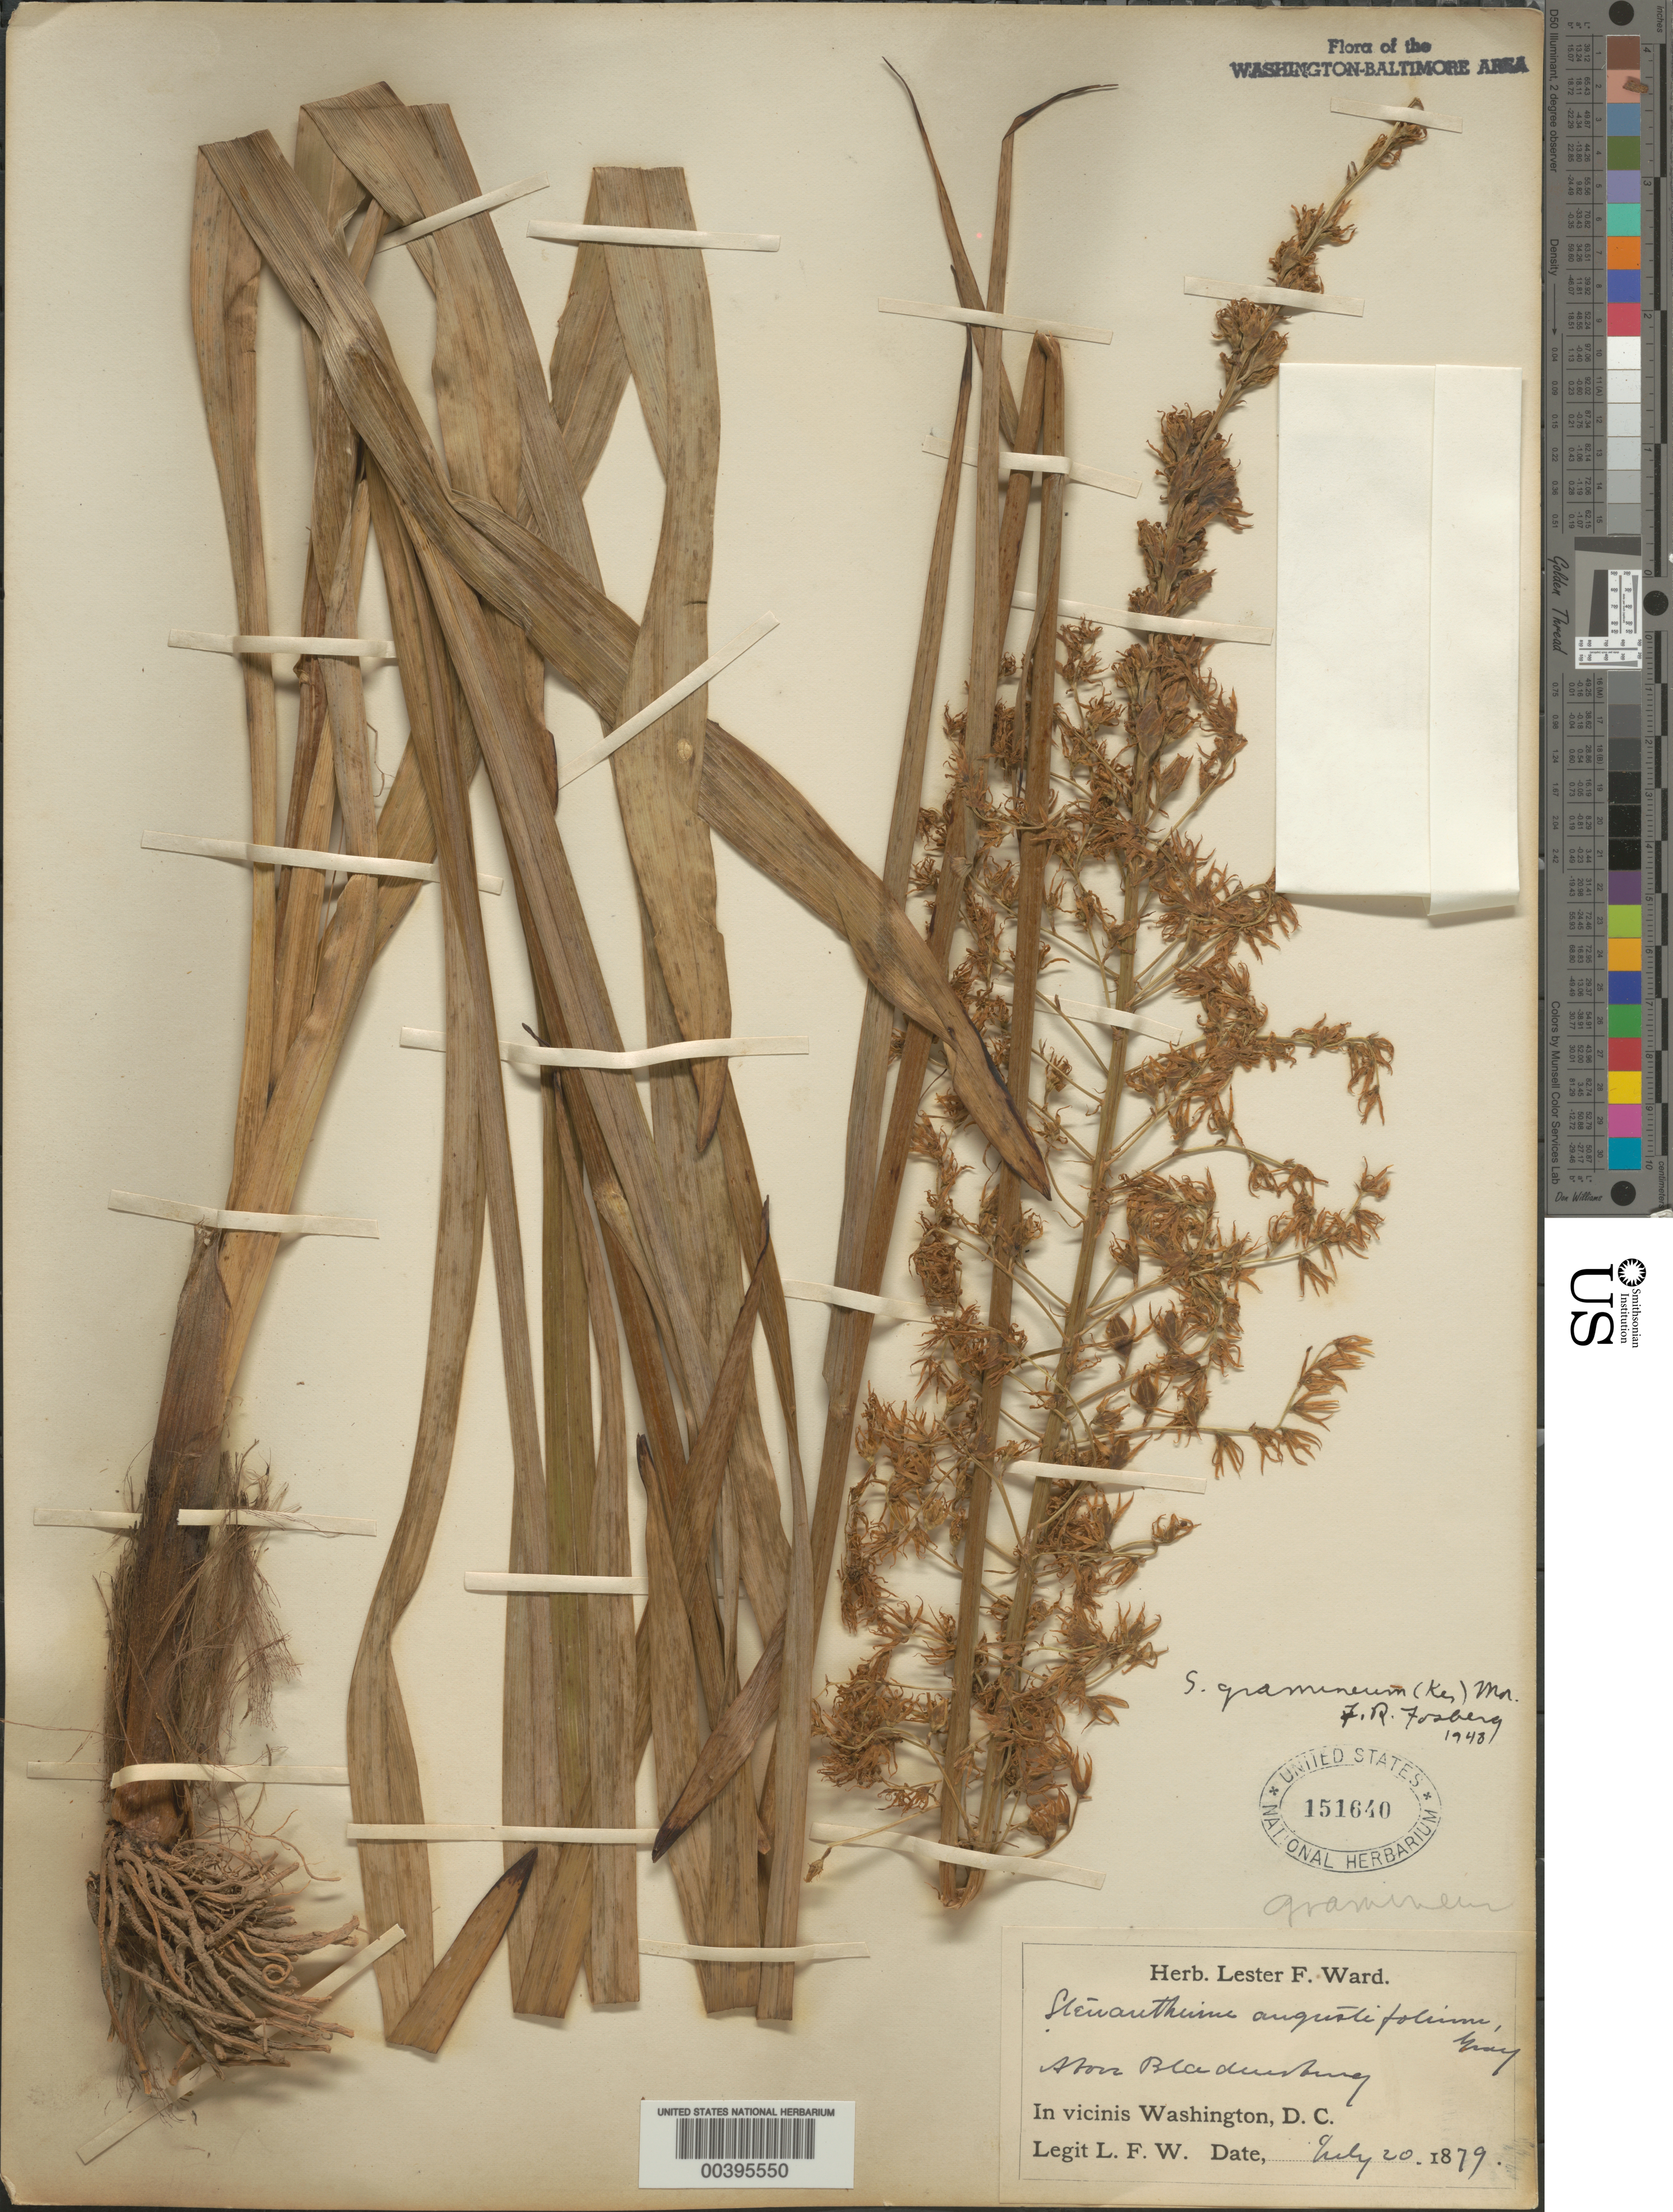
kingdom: Plantae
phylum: Tracheophyta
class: Liliopsida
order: Liliales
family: Melanthiaceae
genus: Stenanthium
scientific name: Stenanthium gramineum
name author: (Ker Gawl.) Morong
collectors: L. F. Ward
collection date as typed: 20 Jul 1879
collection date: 1879-07-20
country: United States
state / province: Maryland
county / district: Prince George's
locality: Above Bladensburg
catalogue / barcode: US 151640